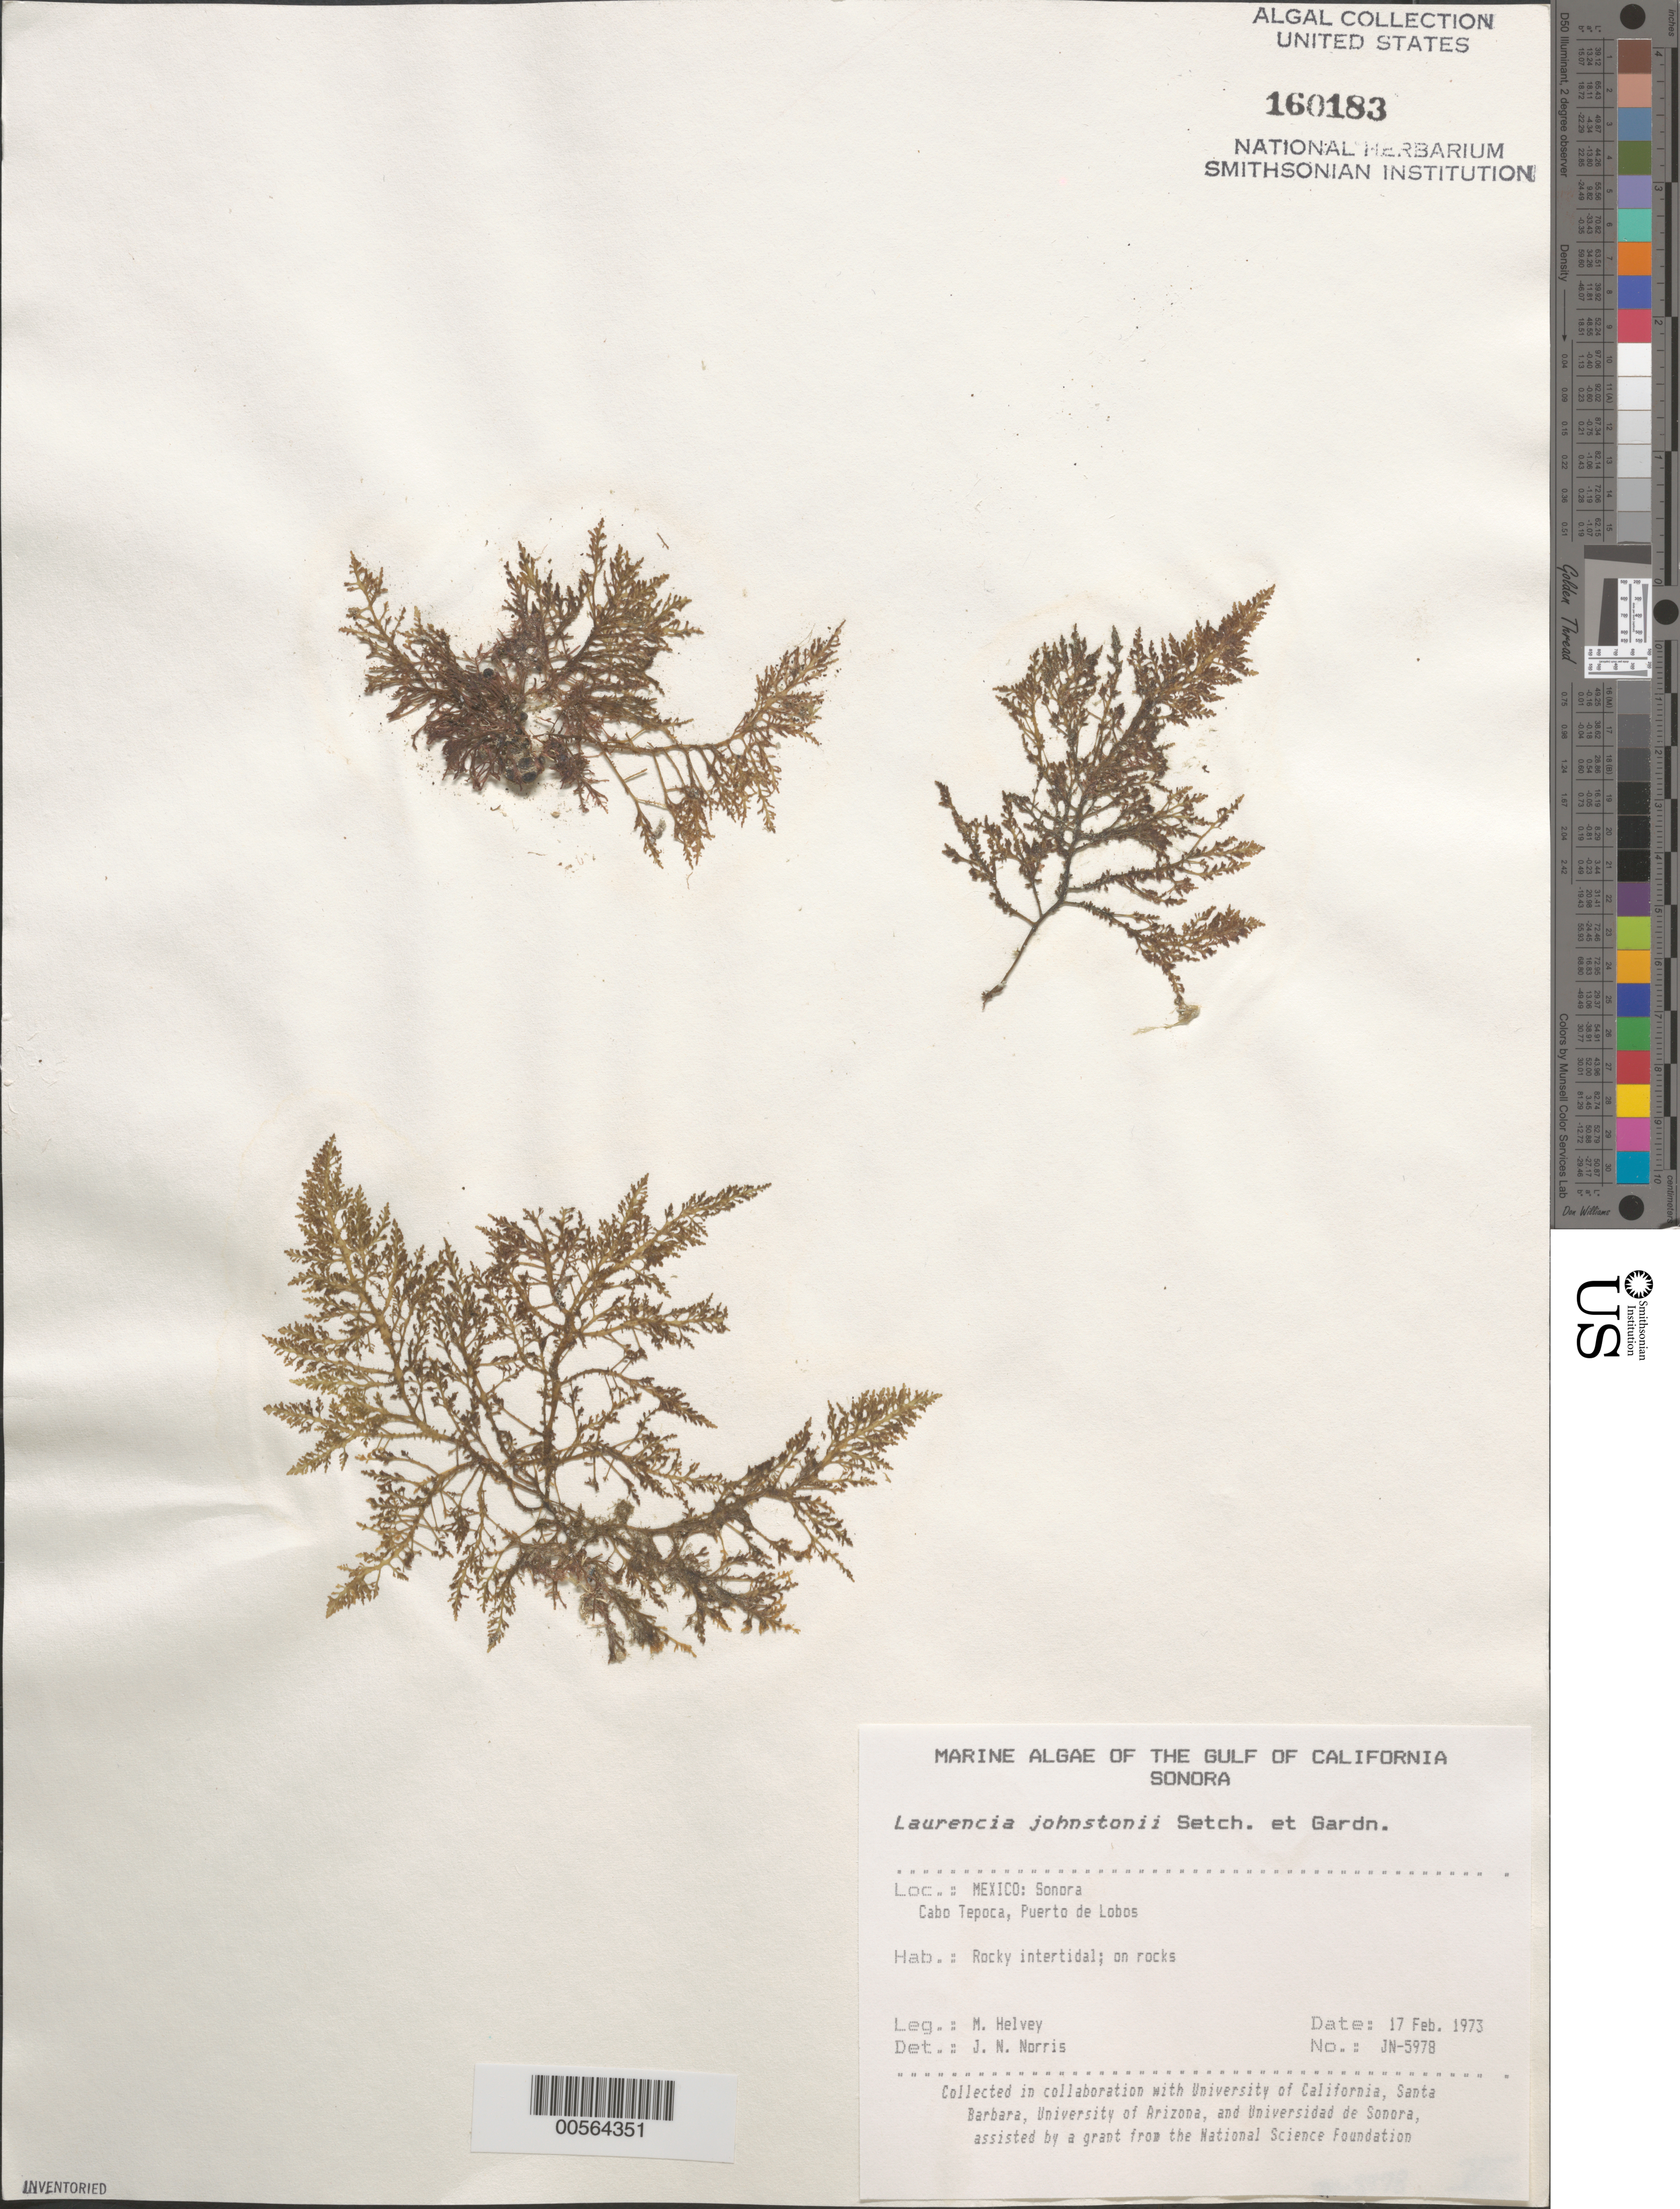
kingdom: Plantae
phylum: Rhodophyta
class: Florideophyceae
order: Ceramiales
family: Rhodomelaceae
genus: Laurencia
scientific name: Laurencia johnstonii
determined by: Norris, James N.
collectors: M. Helvey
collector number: Jn-5978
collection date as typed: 17 Feb 1973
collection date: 1973-02-17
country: Mexico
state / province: Sonora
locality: Cabo Tepoca, Puerto de Lobos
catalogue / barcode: US 160183